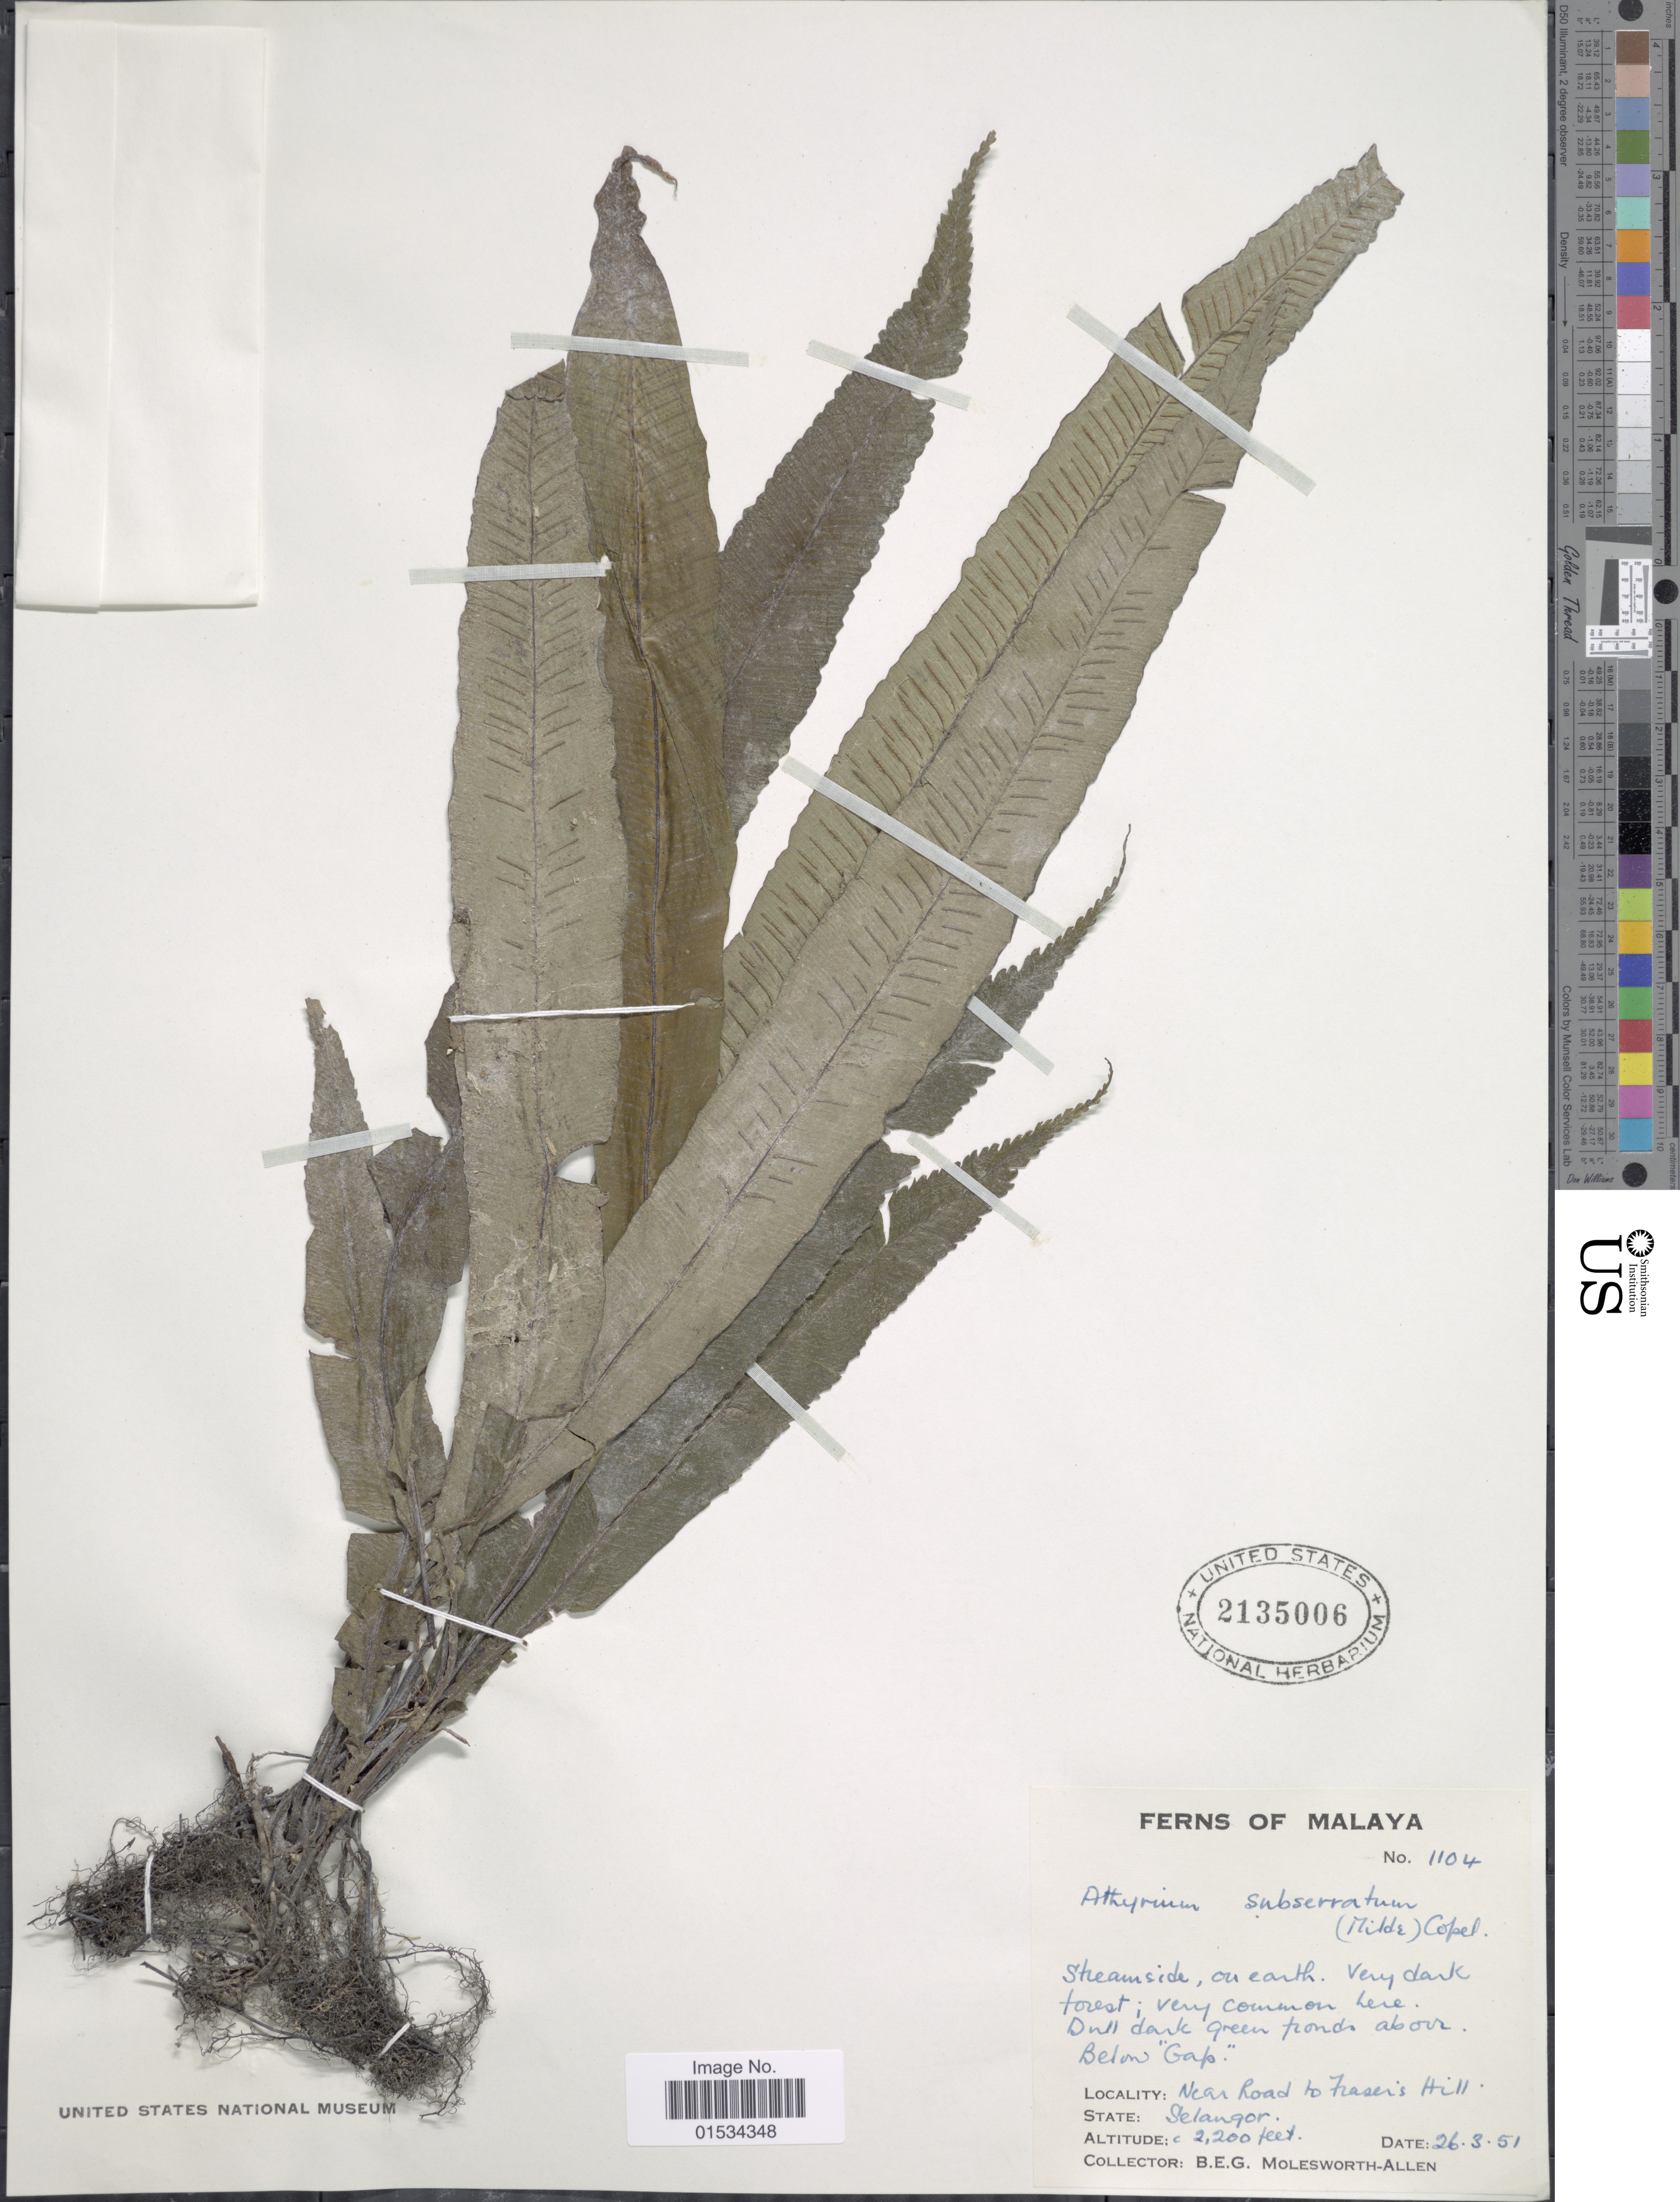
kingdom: Plantae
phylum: Tracheophyta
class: Polypodiopsida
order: Polypodiales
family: Athyriaceae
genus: Diplazium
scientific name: Diplazium subserratum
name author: (Blume) T. Moore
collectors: B. E. G. Molesworth-Allen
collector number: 1104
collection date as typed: Transcribed d/m/y: 26/3/51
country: Malaysia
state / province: Selangor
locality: Near Road to Fraser's Hill, Below "Gap"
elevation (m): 671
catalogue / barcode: US 2135006